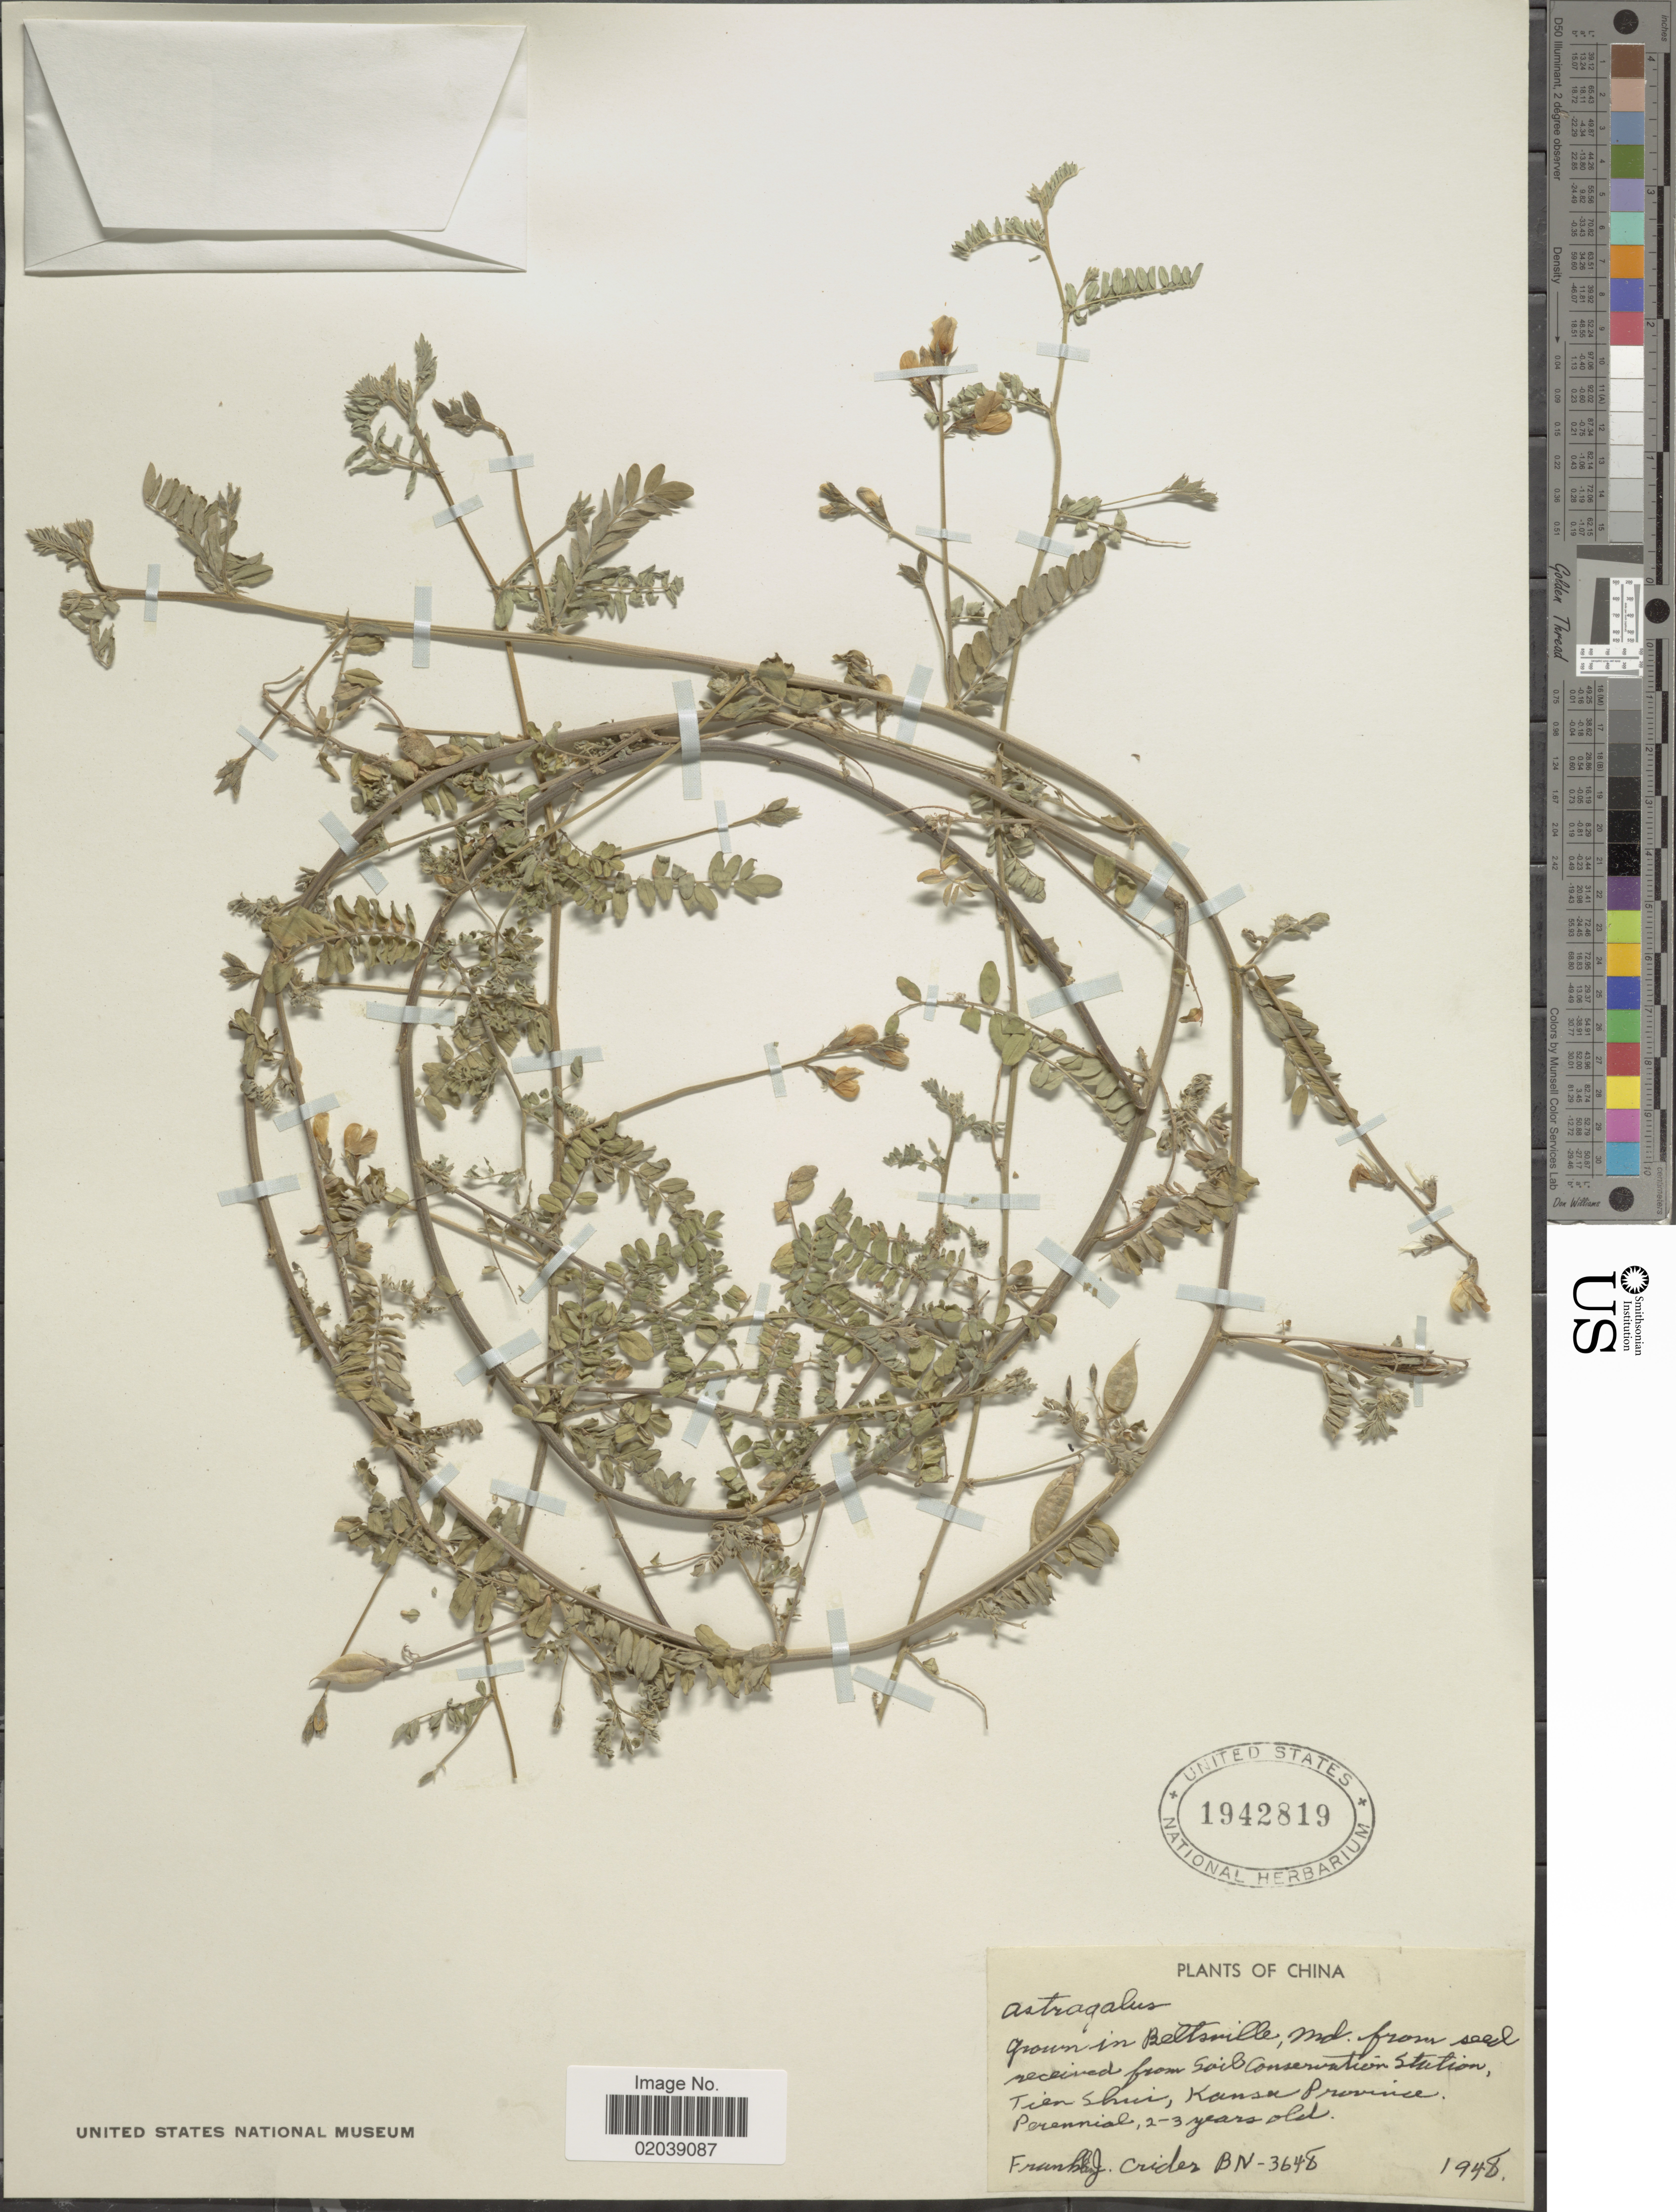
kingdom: Plantae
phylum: Tracheophyta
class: Magnoliopsida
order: Fabales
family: Fabaceae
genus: Astragalus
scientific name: Astragalus sp.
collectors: F. Crider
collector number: BN-3648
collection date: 1948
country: China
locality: In Beltsville, MD.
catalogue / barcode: US 1942819